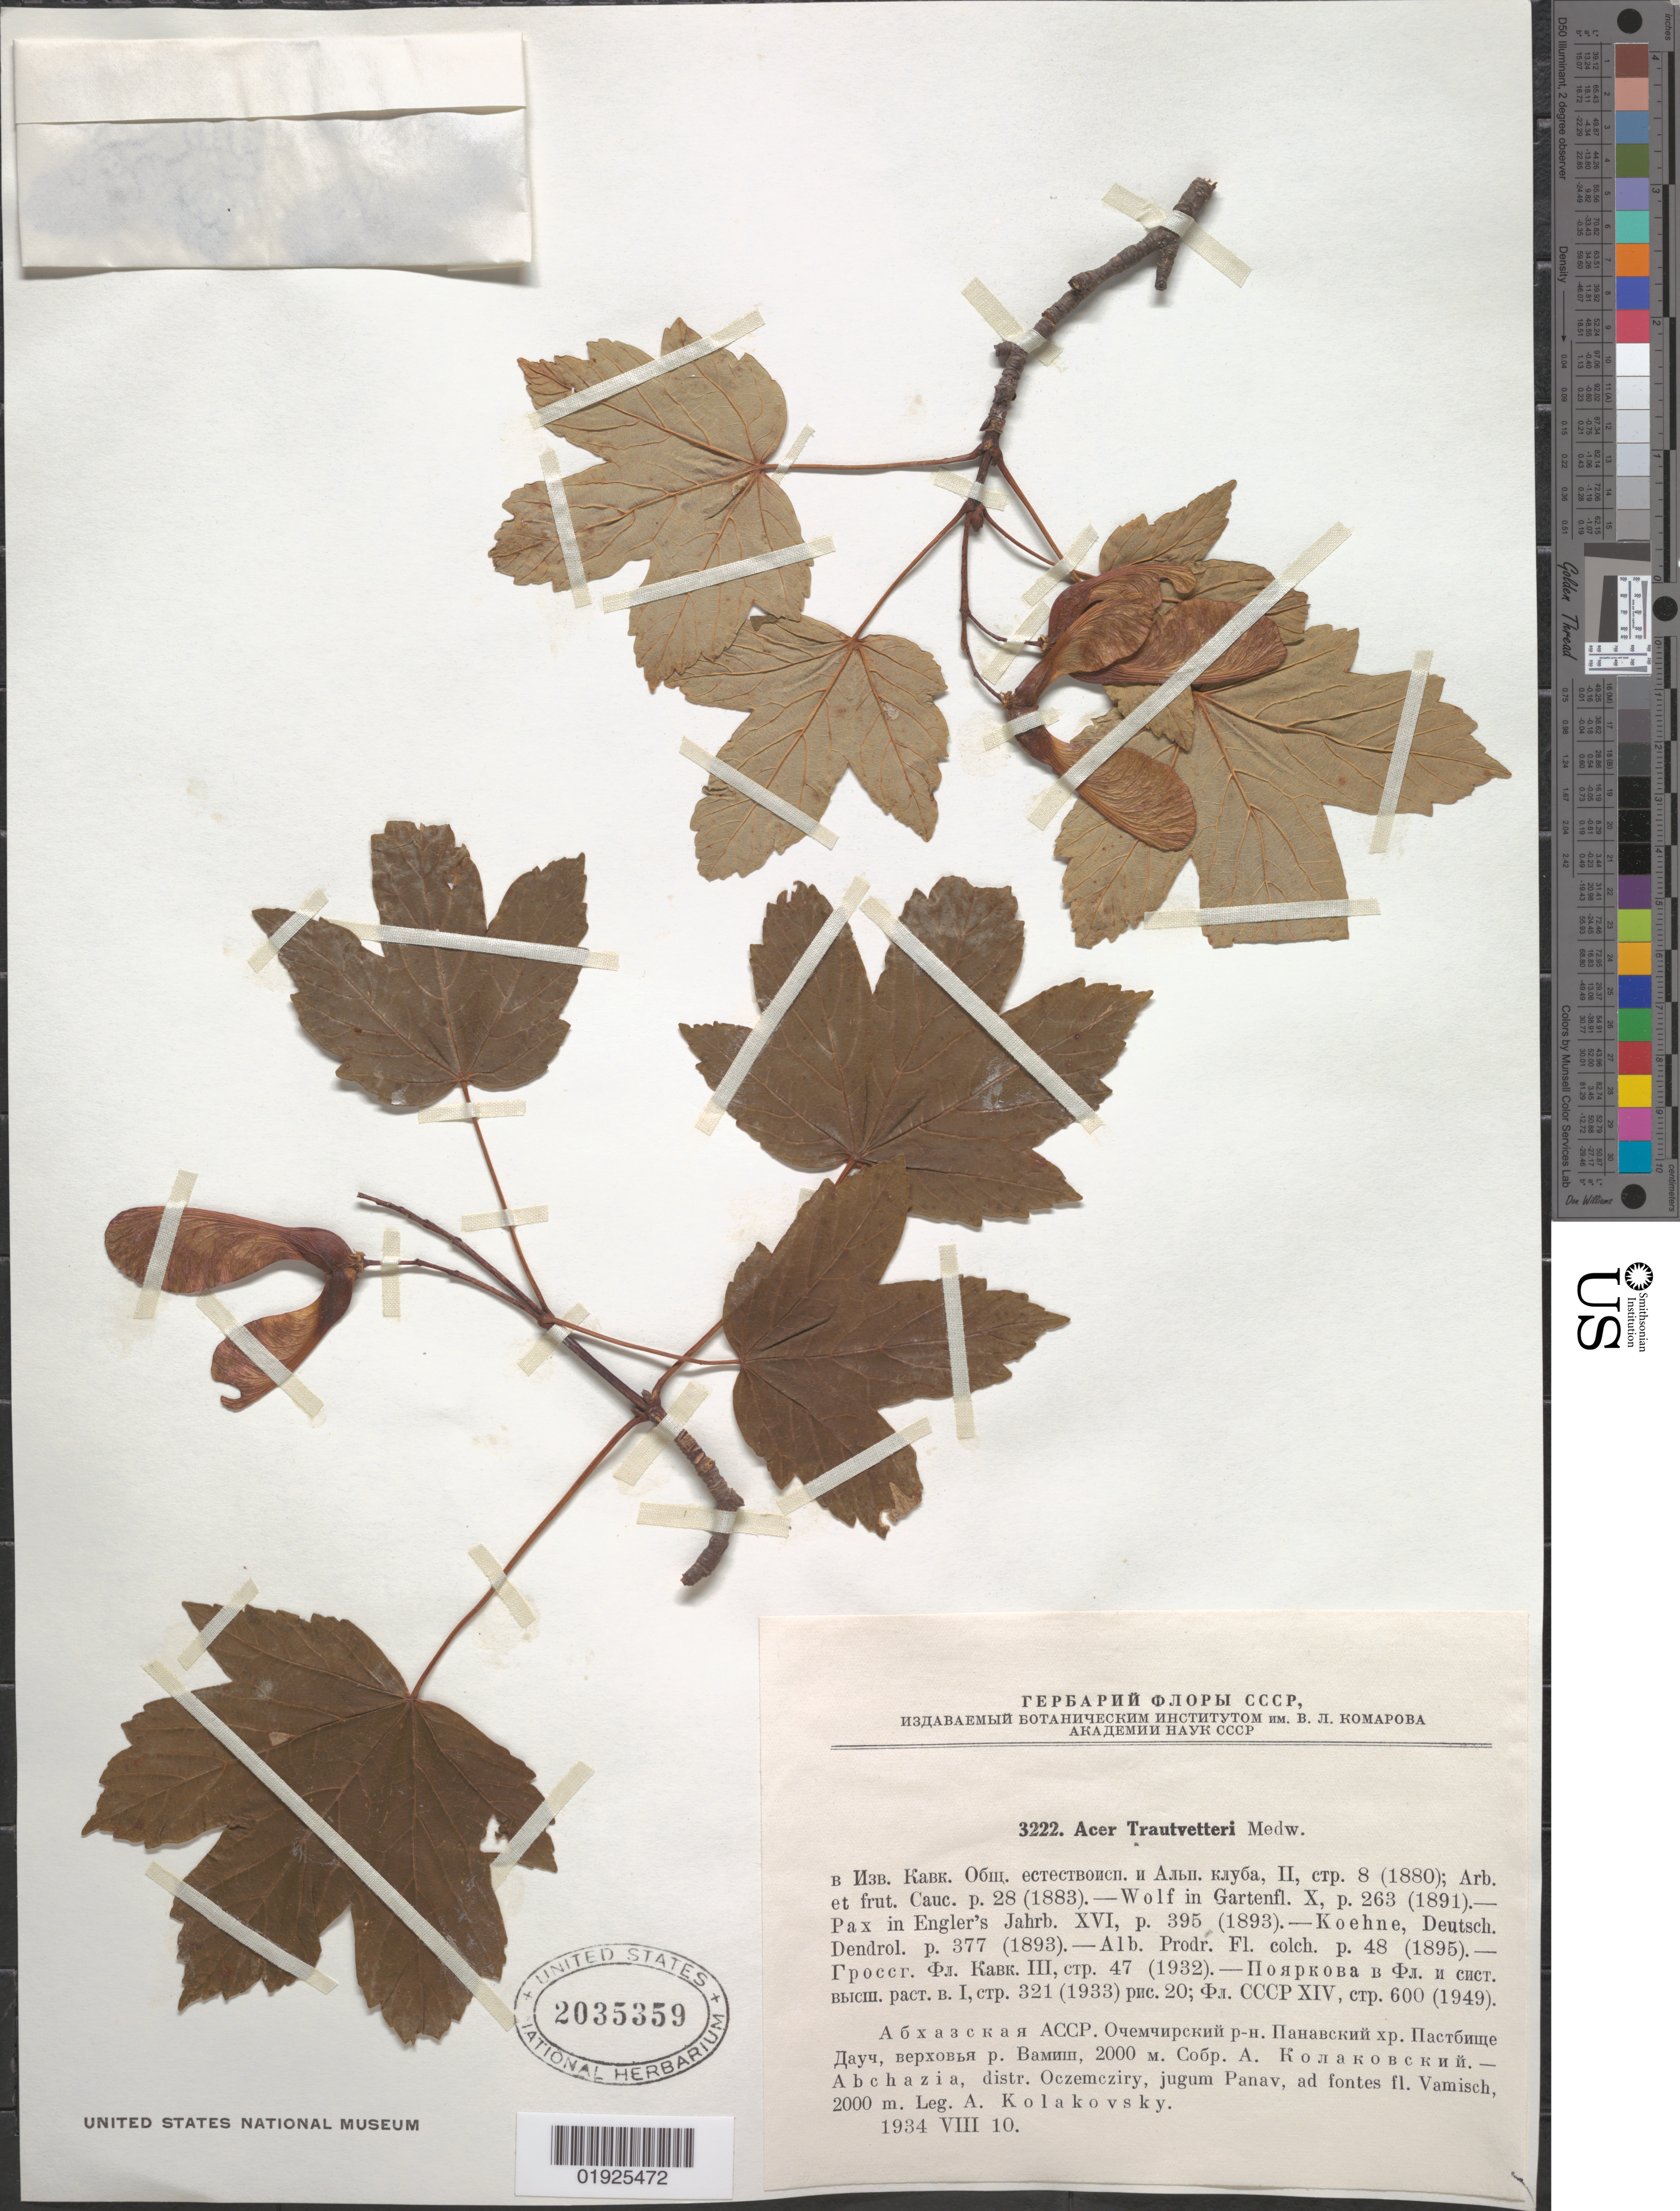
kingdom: Plantae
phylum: Tracheophyta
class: Magnoliopsida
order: Sapindales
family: Sapindaceae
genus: Acer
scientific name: Acer trautvetteri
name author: Medwedew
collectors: A. Kolakovsky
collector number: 3222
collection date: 1934-08-10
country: Georgia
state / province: Abkhazia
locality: Abchazia [Abkhazia], distr. Oczemcziry, jugum Panav, ad fontes fl. Vamisch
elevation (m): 2000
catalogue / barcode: US 2035359